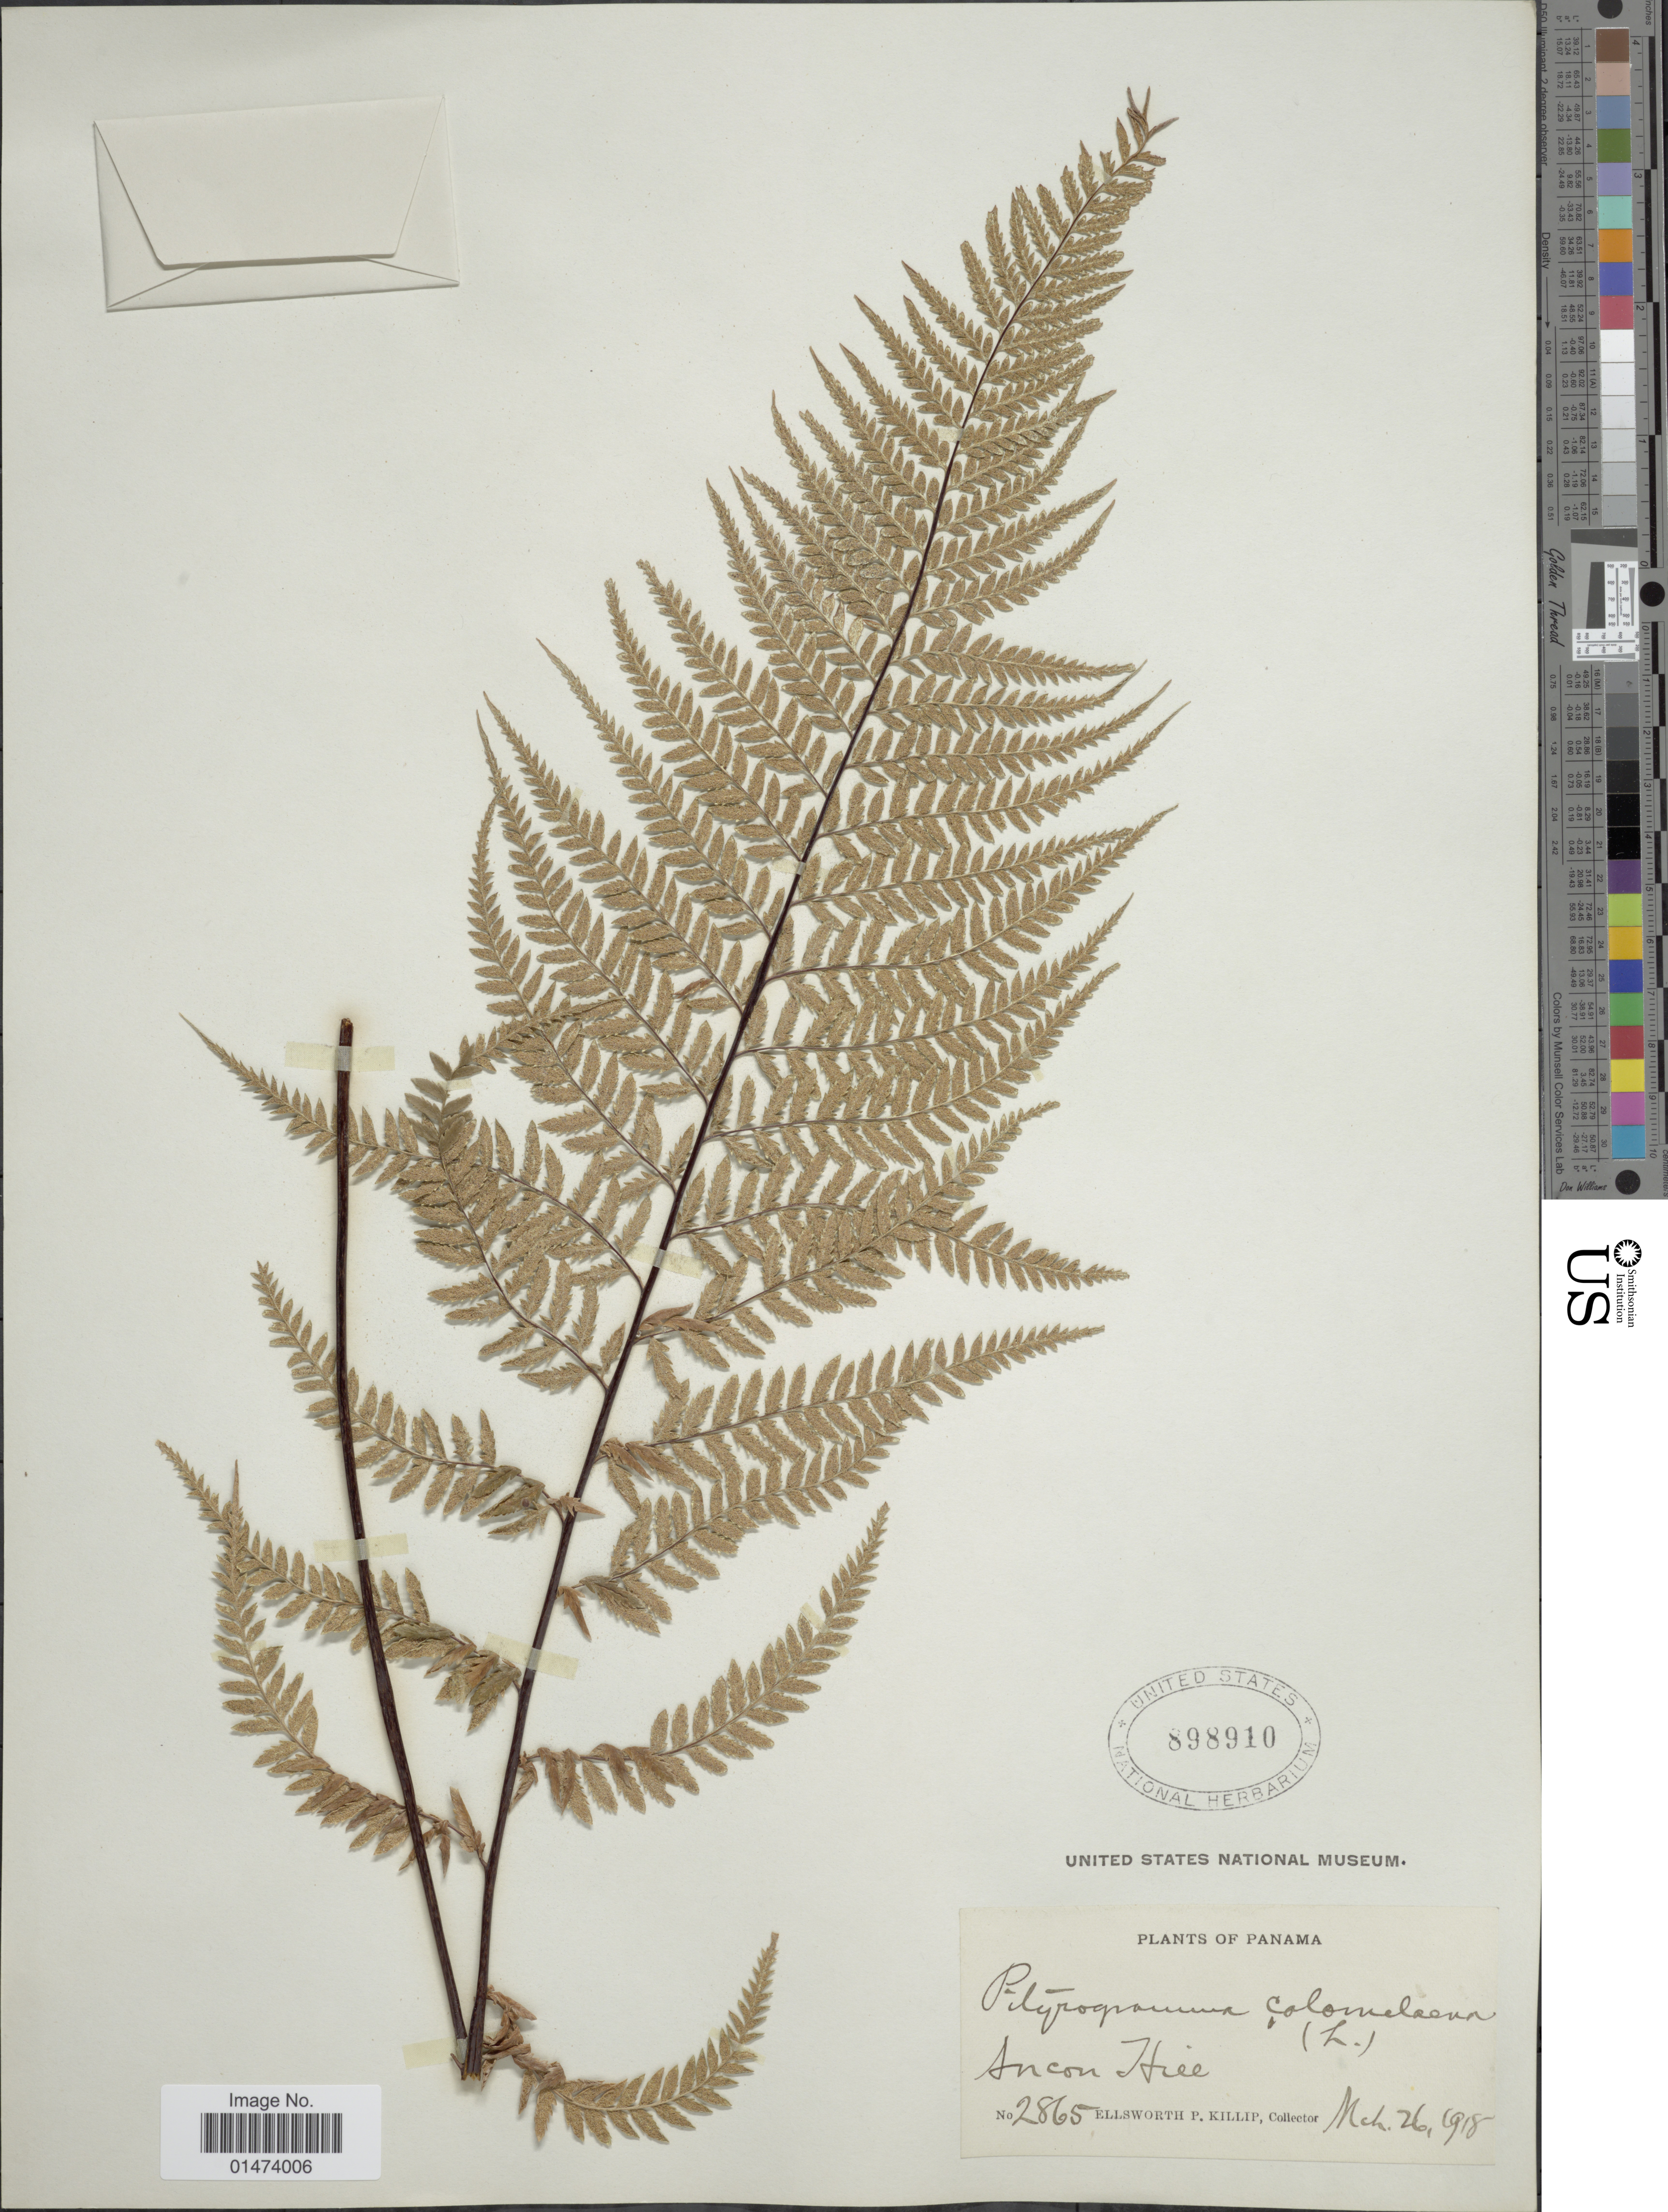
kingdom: Plantae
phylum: Tracheophyta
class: Polypodiopsida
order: Polypodiales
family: Pteridaceae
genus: Pityrogramma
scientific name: Pityrogramma calomelanos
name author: (L.) Link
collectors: E. P. Killip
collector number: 2865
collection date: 1918-03-26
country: Panama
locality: Ancon Hill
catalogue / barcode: US 898910